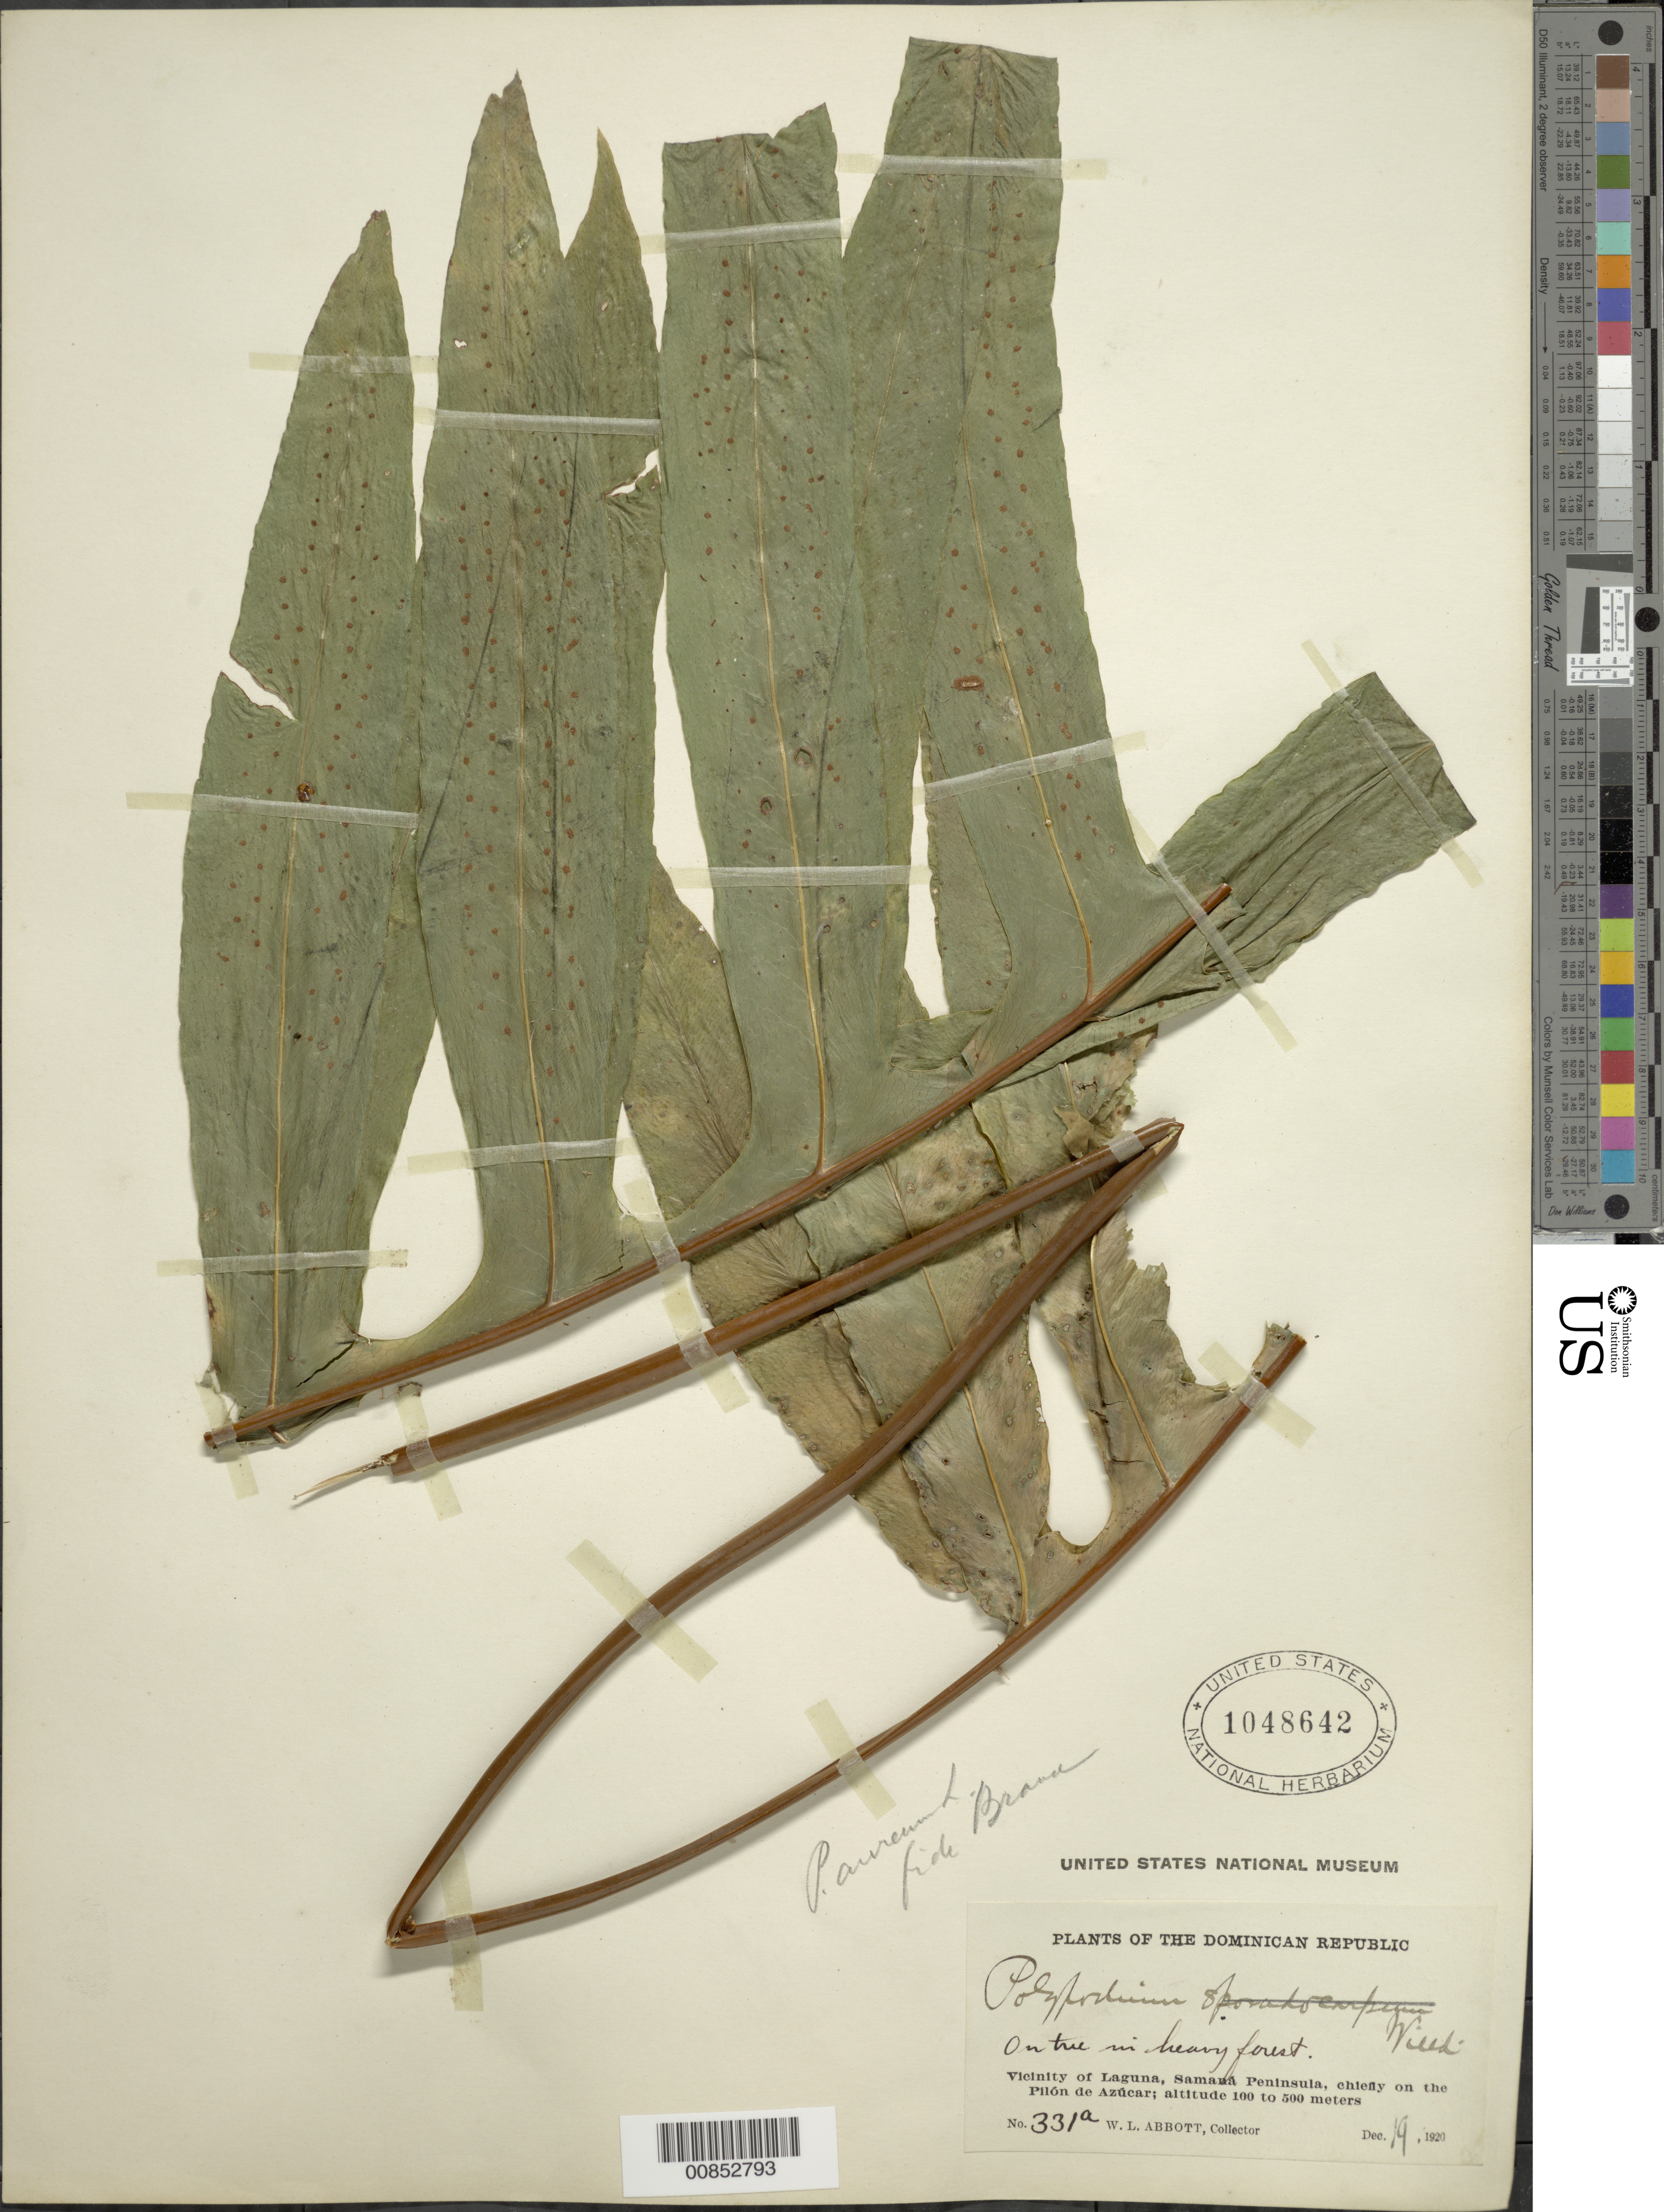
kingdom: Plantae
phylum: Tracheophyta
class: Polypodiopsida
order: Polypodiales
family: Polypodiaceae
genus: Phlebodium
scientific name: Phlebodium aureum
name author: (L.) J. Sm.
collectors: W. L. Abbott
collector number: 331a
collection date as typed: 19 Dec 1920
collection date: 1920-12-19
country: Dominican Republic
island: Hispaniola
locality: Samaná Peninsula, vicinity of Laguna, chiefly on the Pilón de Azúcar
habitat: Heavy forest, in tree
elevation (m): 100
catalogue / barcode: US 1048642